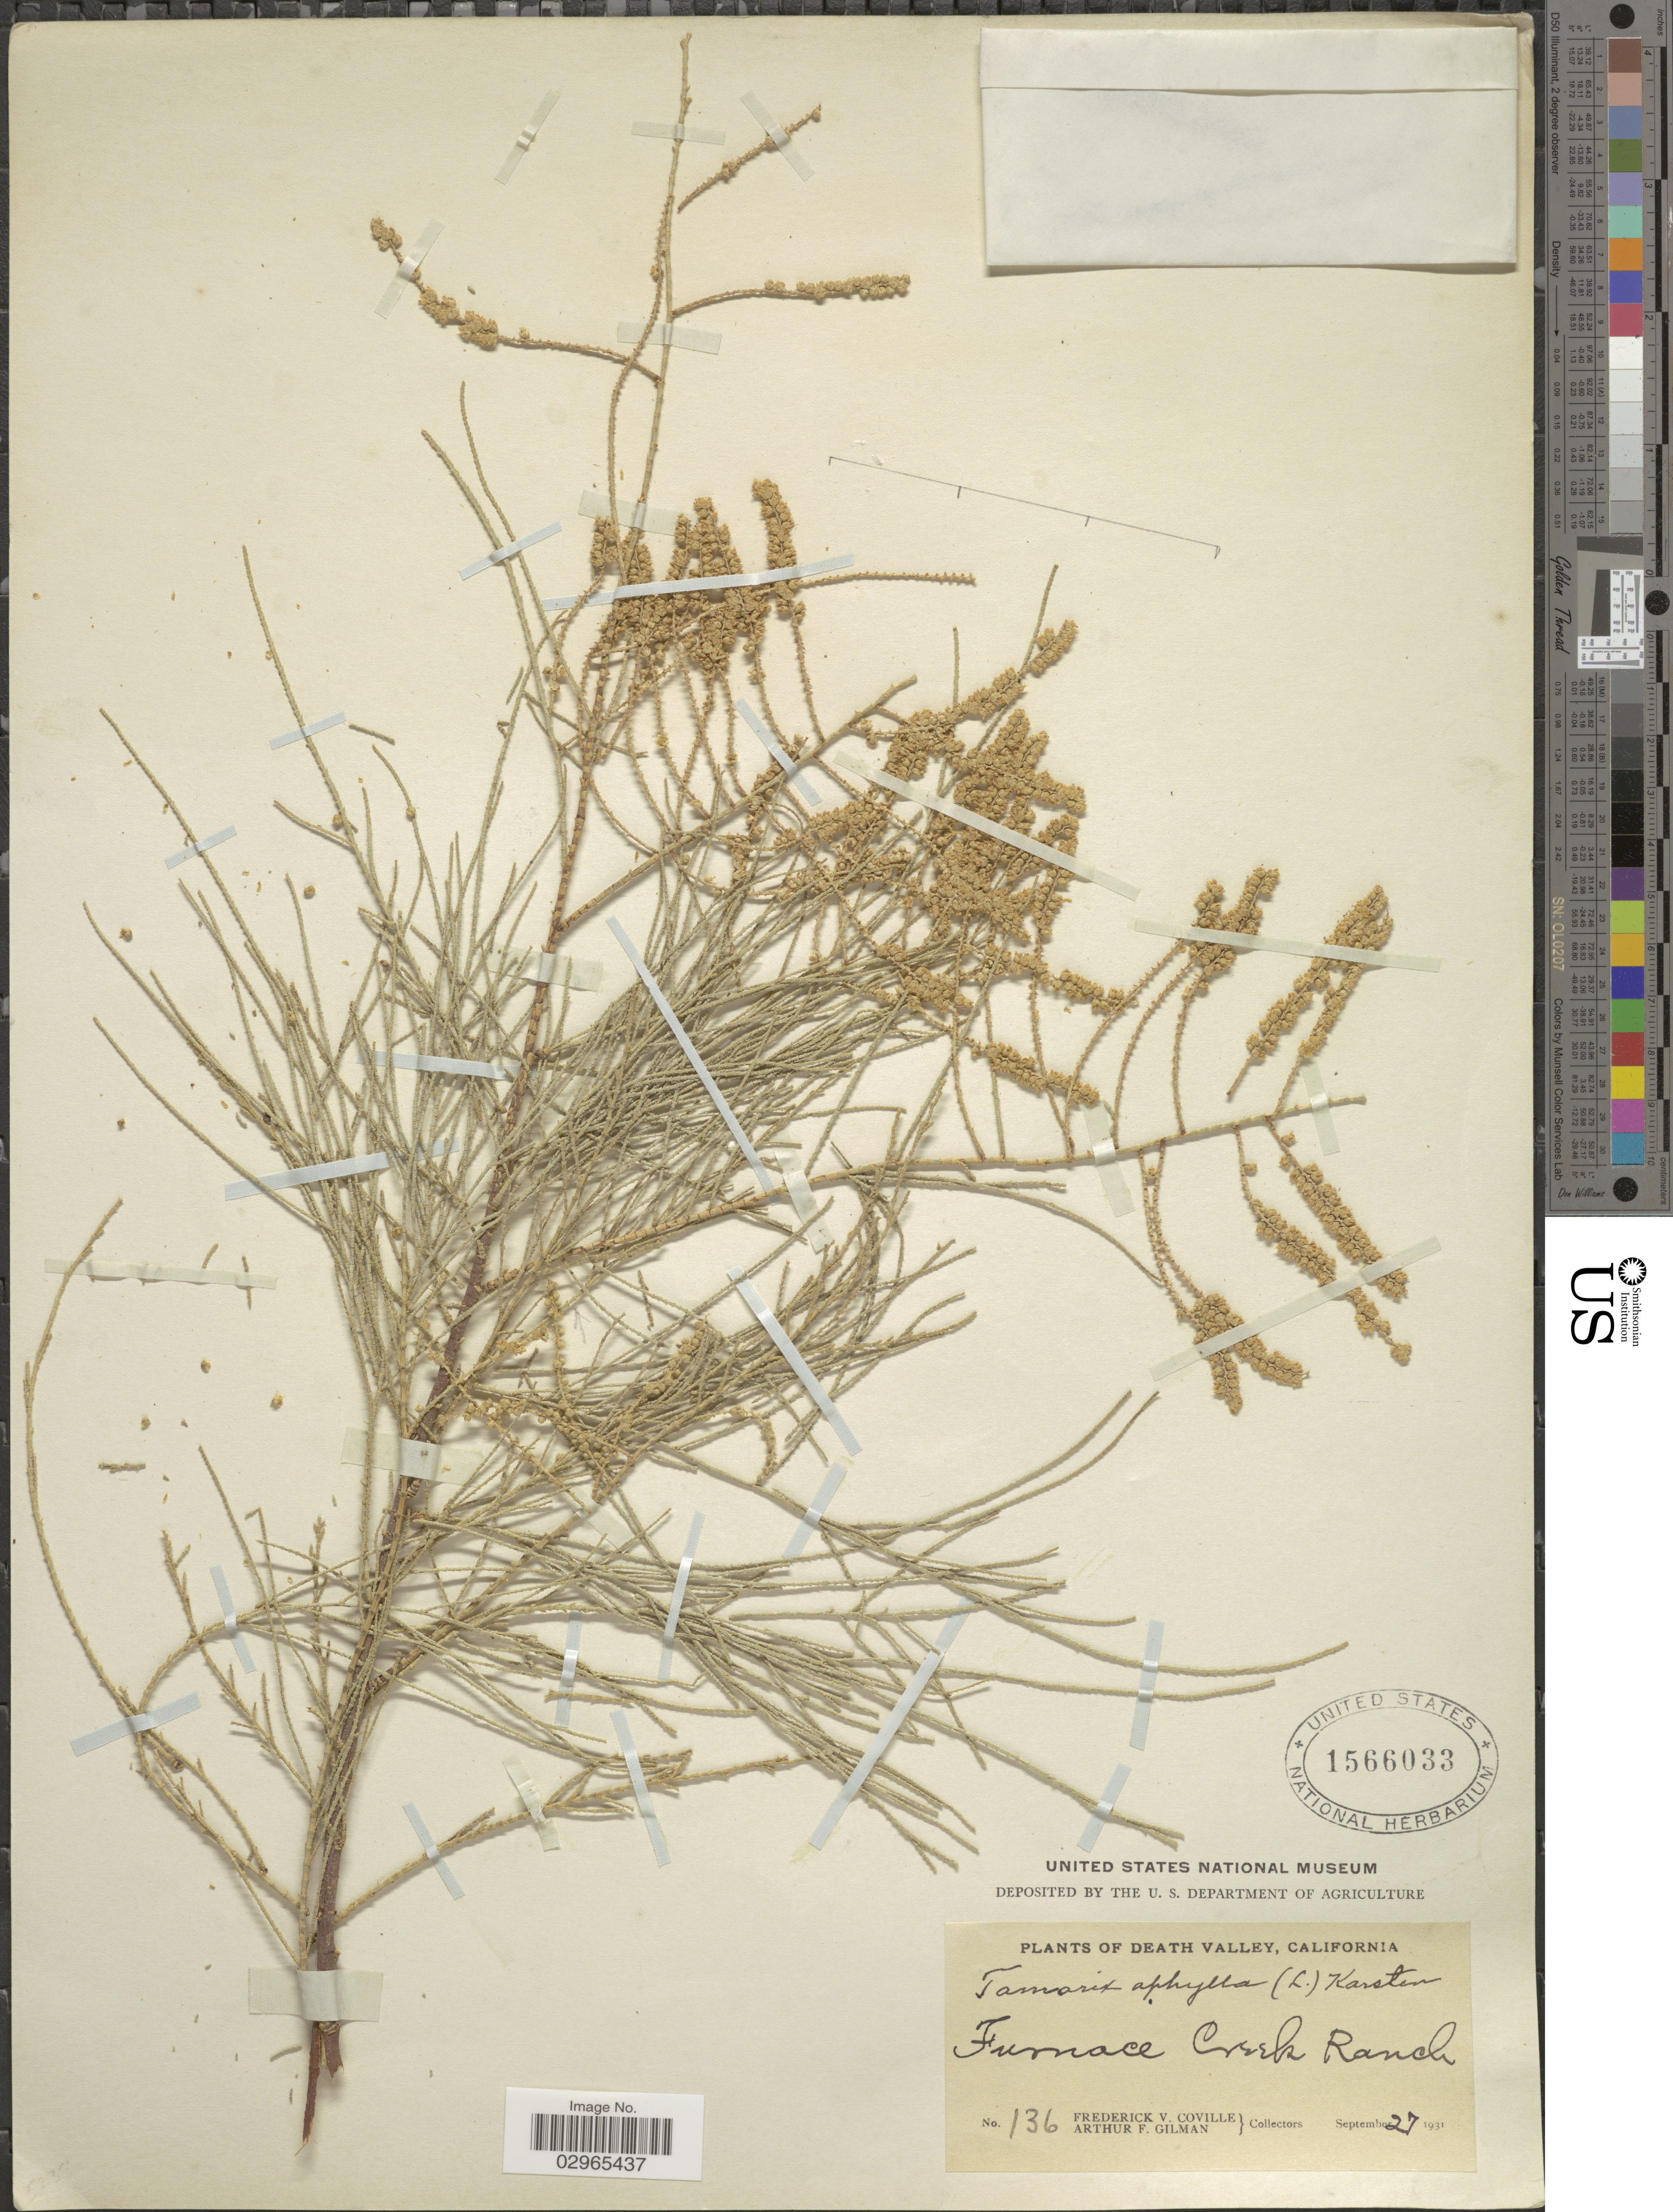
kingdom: Plantae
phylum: Tracheophyta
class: Magnoliopsida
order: Caryophyllales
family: Tamaricaceae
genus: Tamarix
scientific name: Tamarix aphylla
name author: (L.) H. Karst.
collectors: F. V. Coville & A. Gilman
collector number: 136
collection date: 1931-09-27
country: United States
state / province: California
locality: Death Valley. Furnace Creek Ranch.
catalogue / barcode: US 1566033